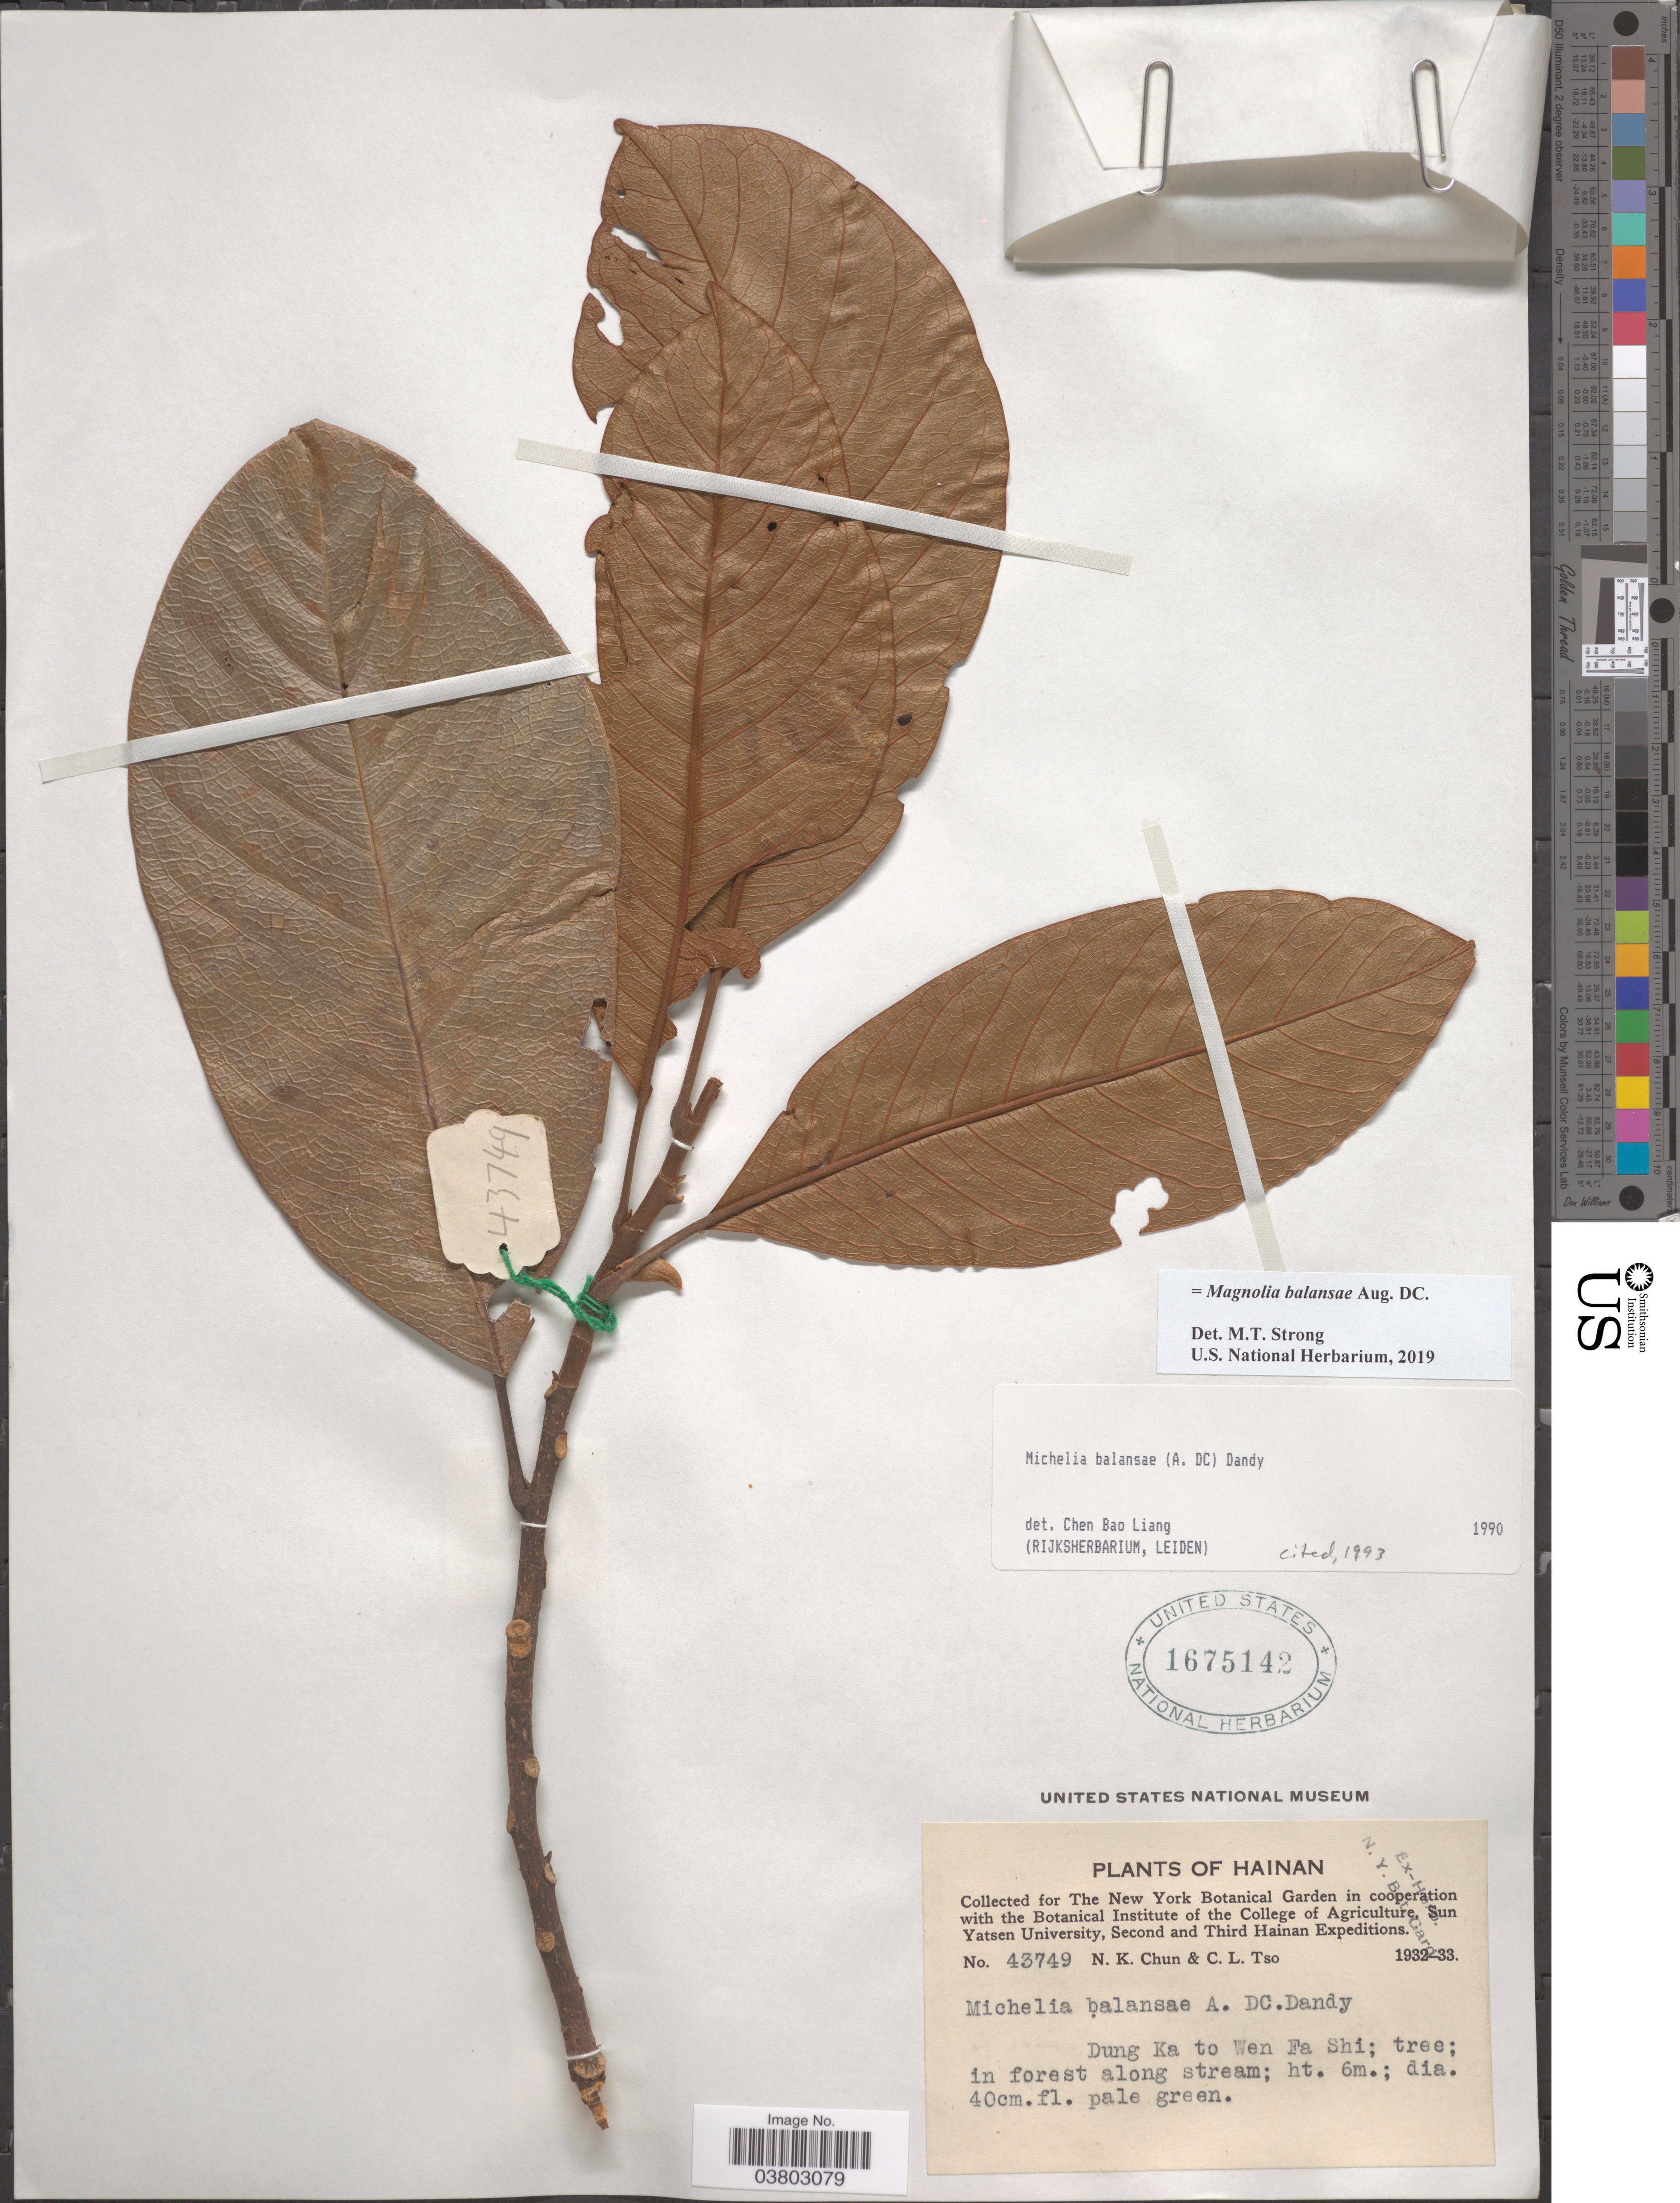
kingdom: Plantae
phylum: Tracheophyta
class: Magnoliopsida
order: Magnoliales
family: Magnoliaceae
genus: Magnolia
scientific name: Magnolia balansae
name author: Aug. DC.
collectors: N. K. Chun & C. Tso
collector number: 43749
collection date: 1932/1933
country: China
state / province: Hainan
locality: Dung Ka to Wen Fa Shi.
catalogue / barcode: US 1675142